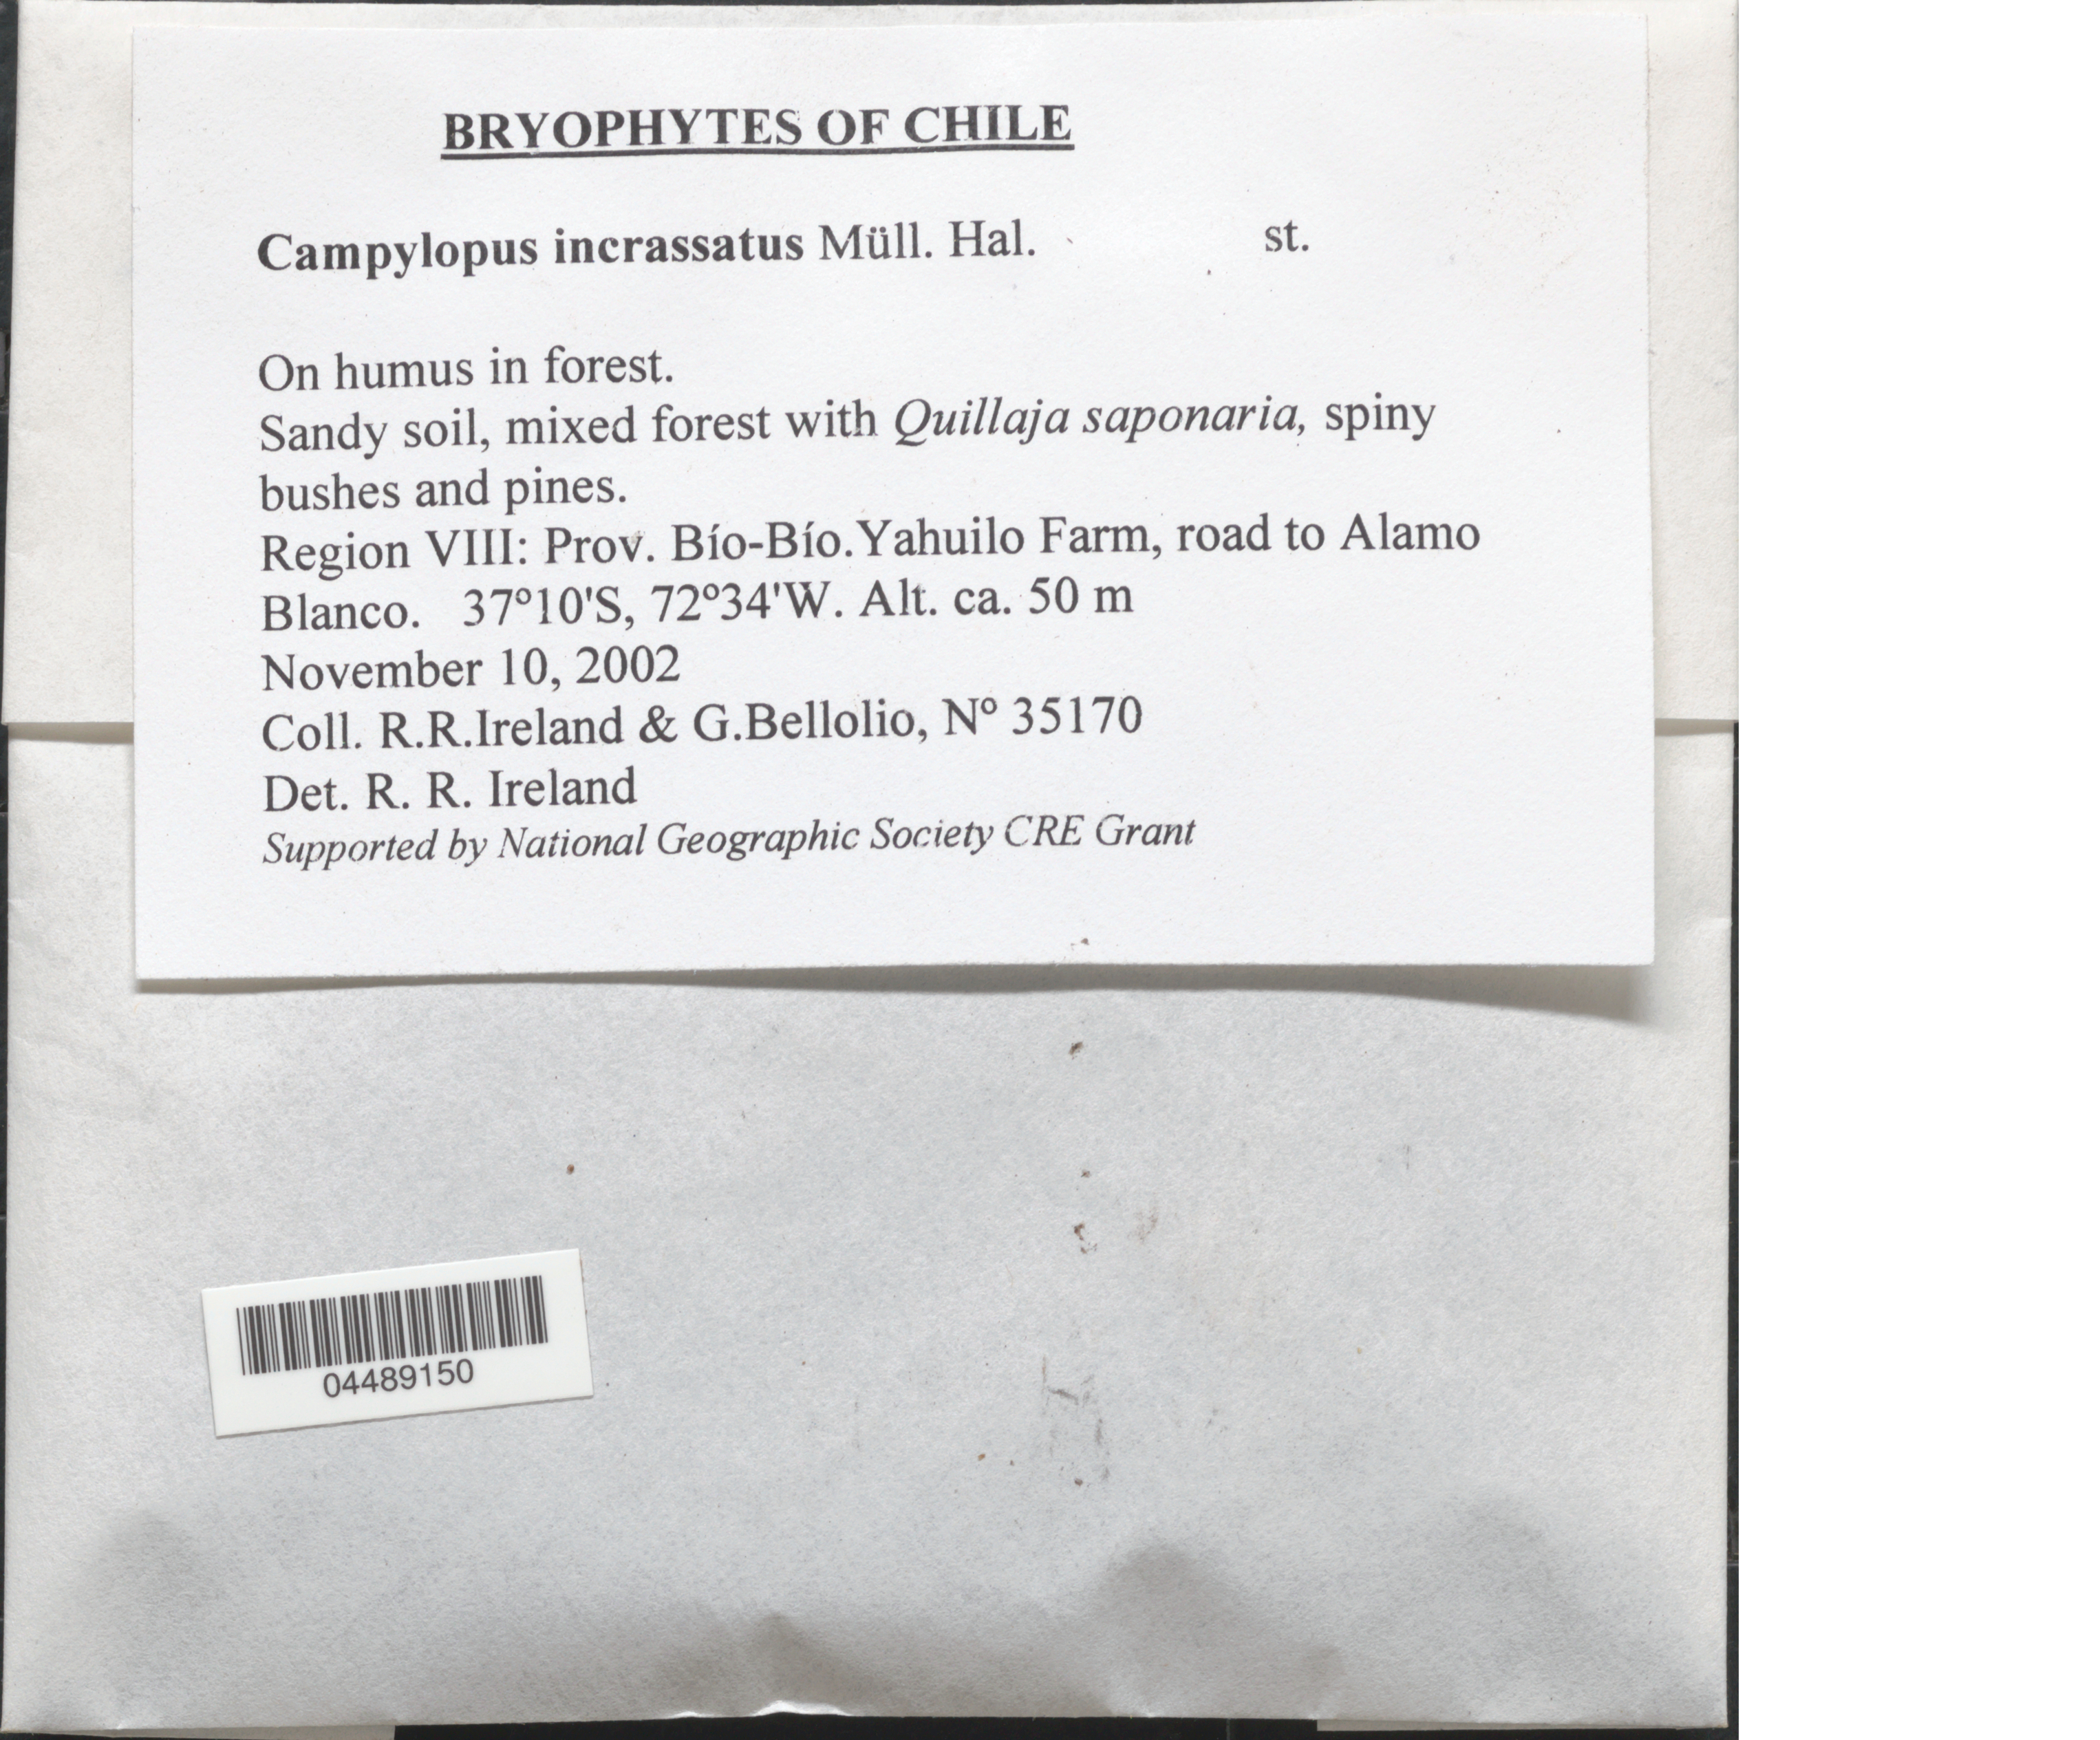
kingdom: Plantae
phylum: Bryophyta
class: Bryopsida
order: Dicranales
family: Leucobryaceae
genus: Campylopus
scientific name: Campylopus incrassatus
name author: Müll. Hal.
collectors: R. Ireland & G. Bellolio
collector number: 35170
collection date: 2002-11-10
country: Chile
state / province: Bio-Bío (VIII)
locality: Region VIII. Yahuilo Farm, road to Alamo Blanco.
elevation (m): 50